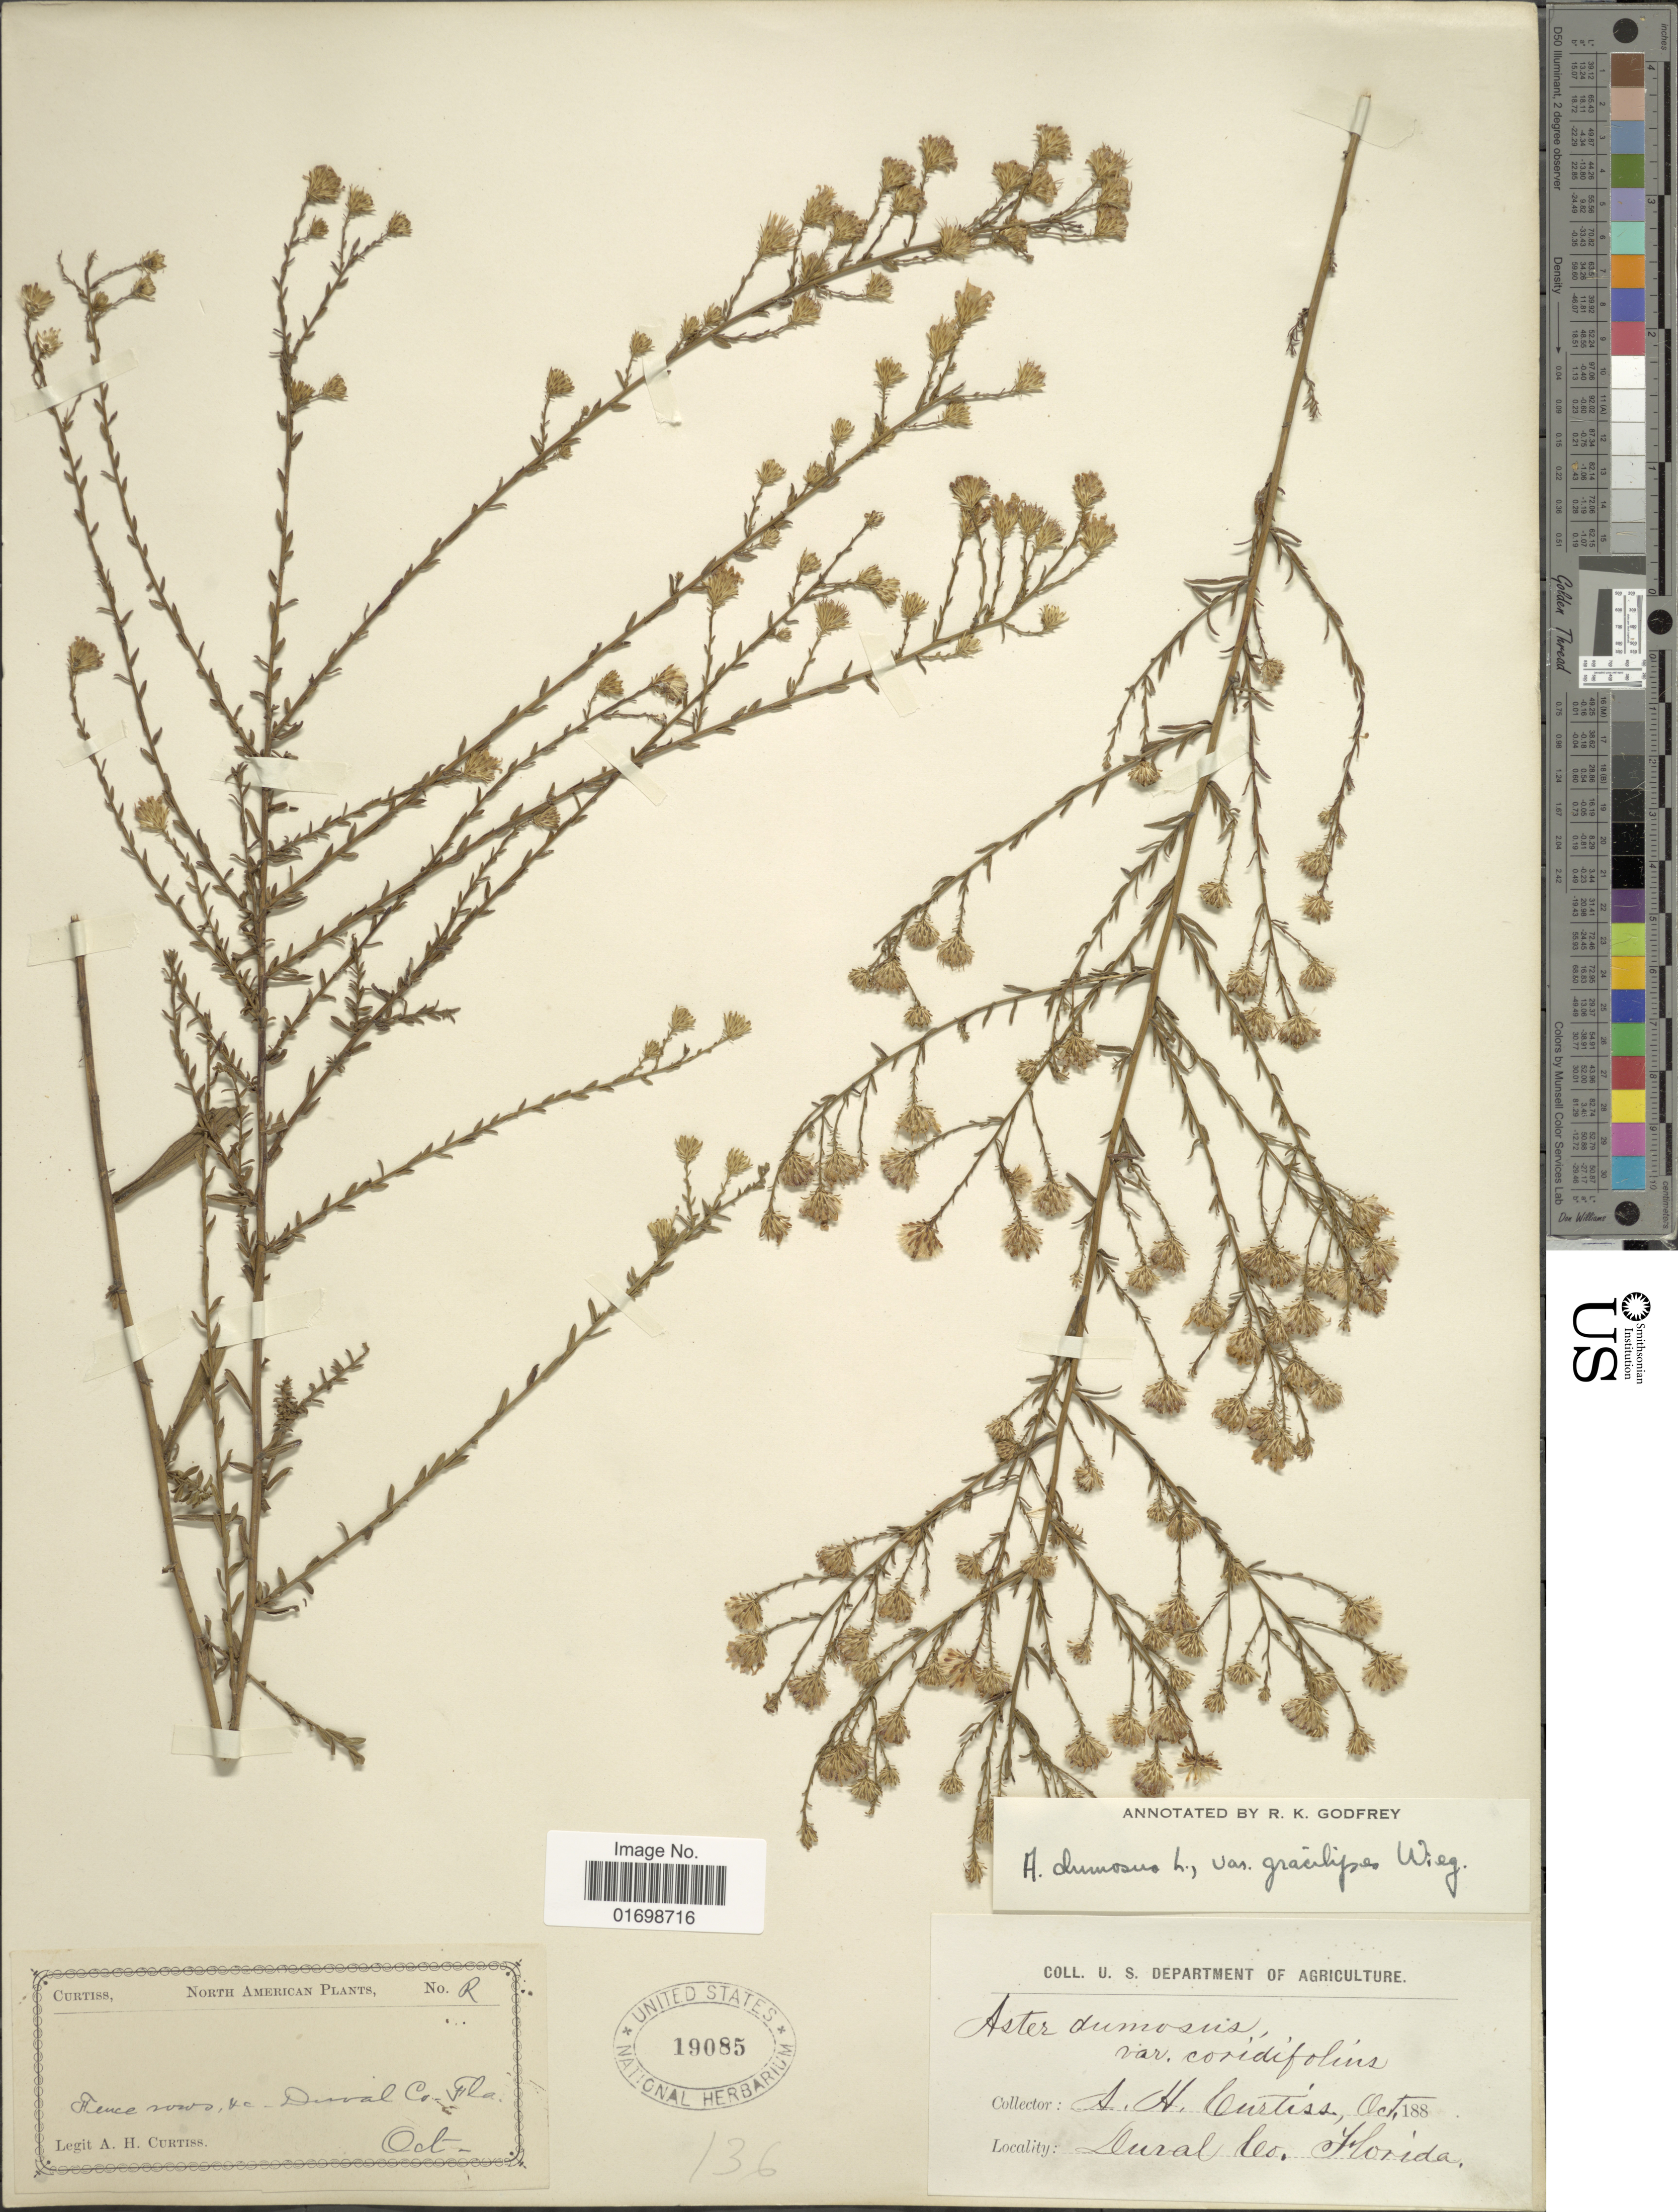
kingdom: Plantae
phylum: Tracheophyta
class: Magnoliopsida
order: Asterales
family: Asteraceae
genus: Symphyotrichum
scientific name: Symphyotrichum dumosum var. gracilipes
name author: (Wiegand) G.L. Nesom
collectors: A. H. Curtiss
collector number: R?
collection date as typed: Oct 188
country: United States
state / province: Florida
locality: Duval Co.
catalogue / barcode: US 19085